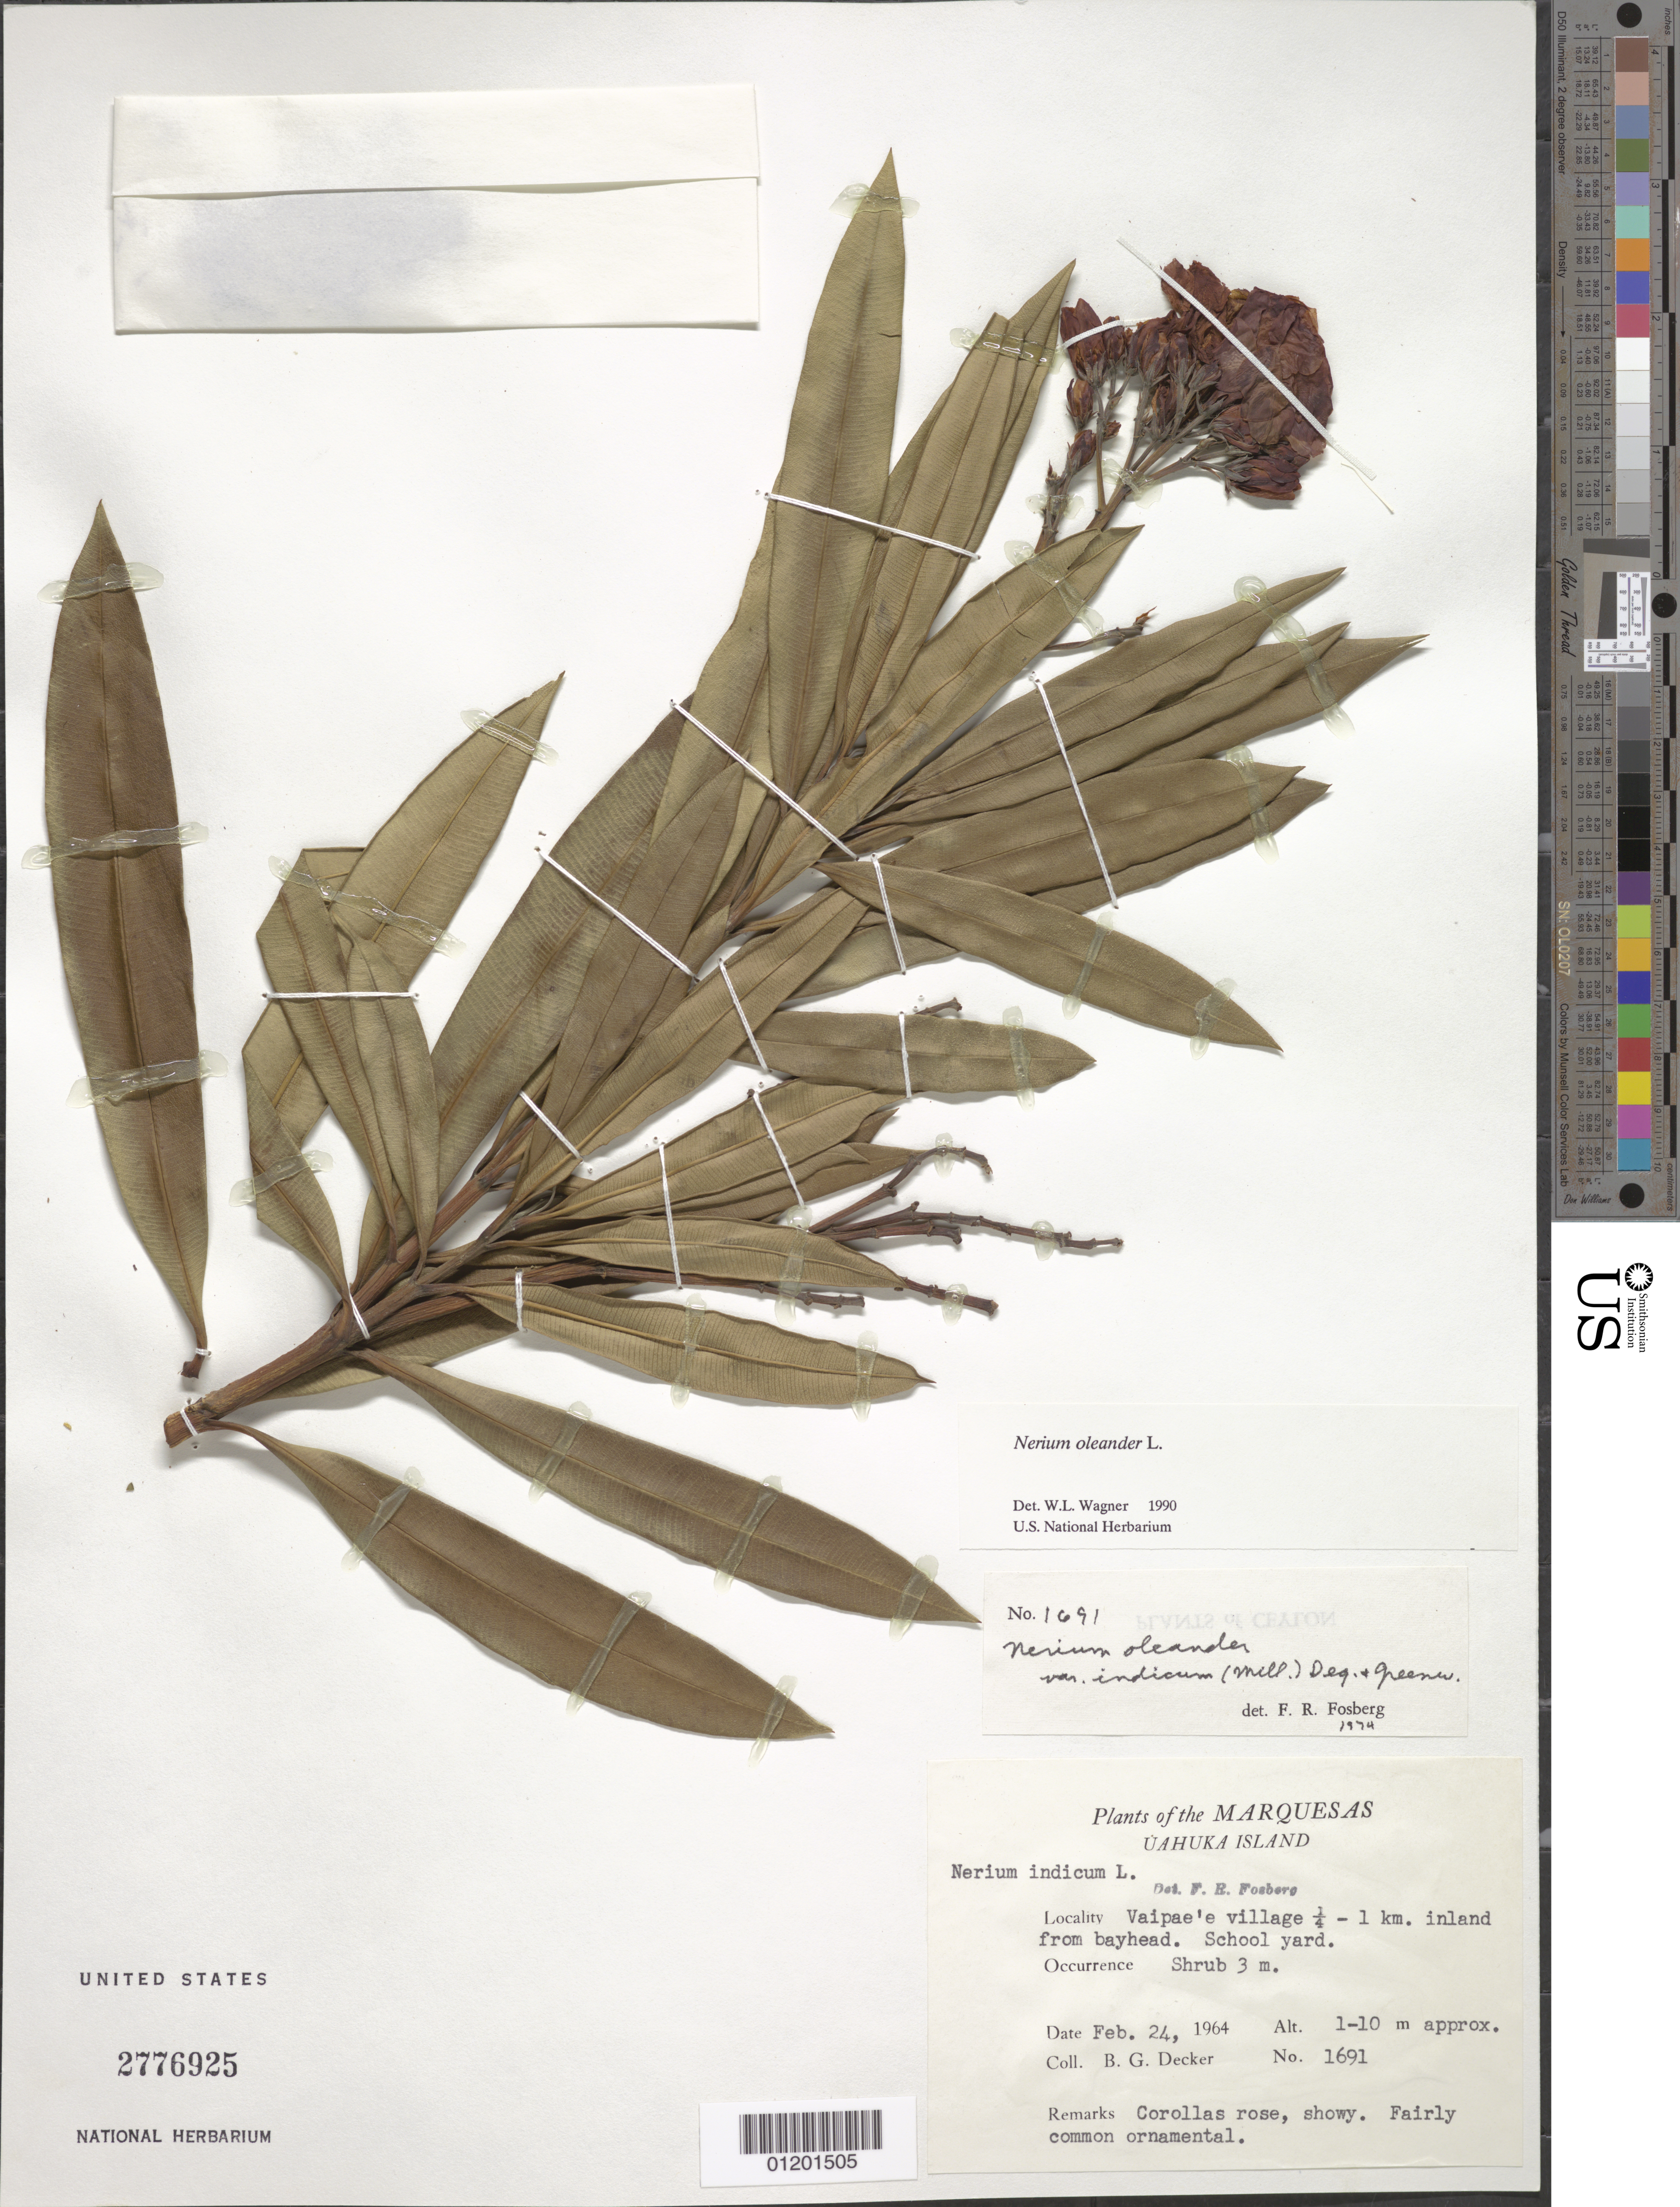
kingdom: Plantae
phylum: Tracheophyta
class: Magnoliopsida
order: Gentianales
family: Apocynaceae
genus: Nerium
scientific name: Nerium oleander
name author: L.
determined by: Wagner, W. L., (BOT), Smithsonian Institution - National Museum of Natural History (UNITED STATES)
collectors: B. G. Decker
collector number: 1691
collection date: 1964-02-24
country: French Polynesia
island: Ua Huka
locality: Vaipae'e village, 1/4 - 1 km inland from bayhead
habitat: School yard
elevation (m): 1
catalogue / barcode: US 2776925